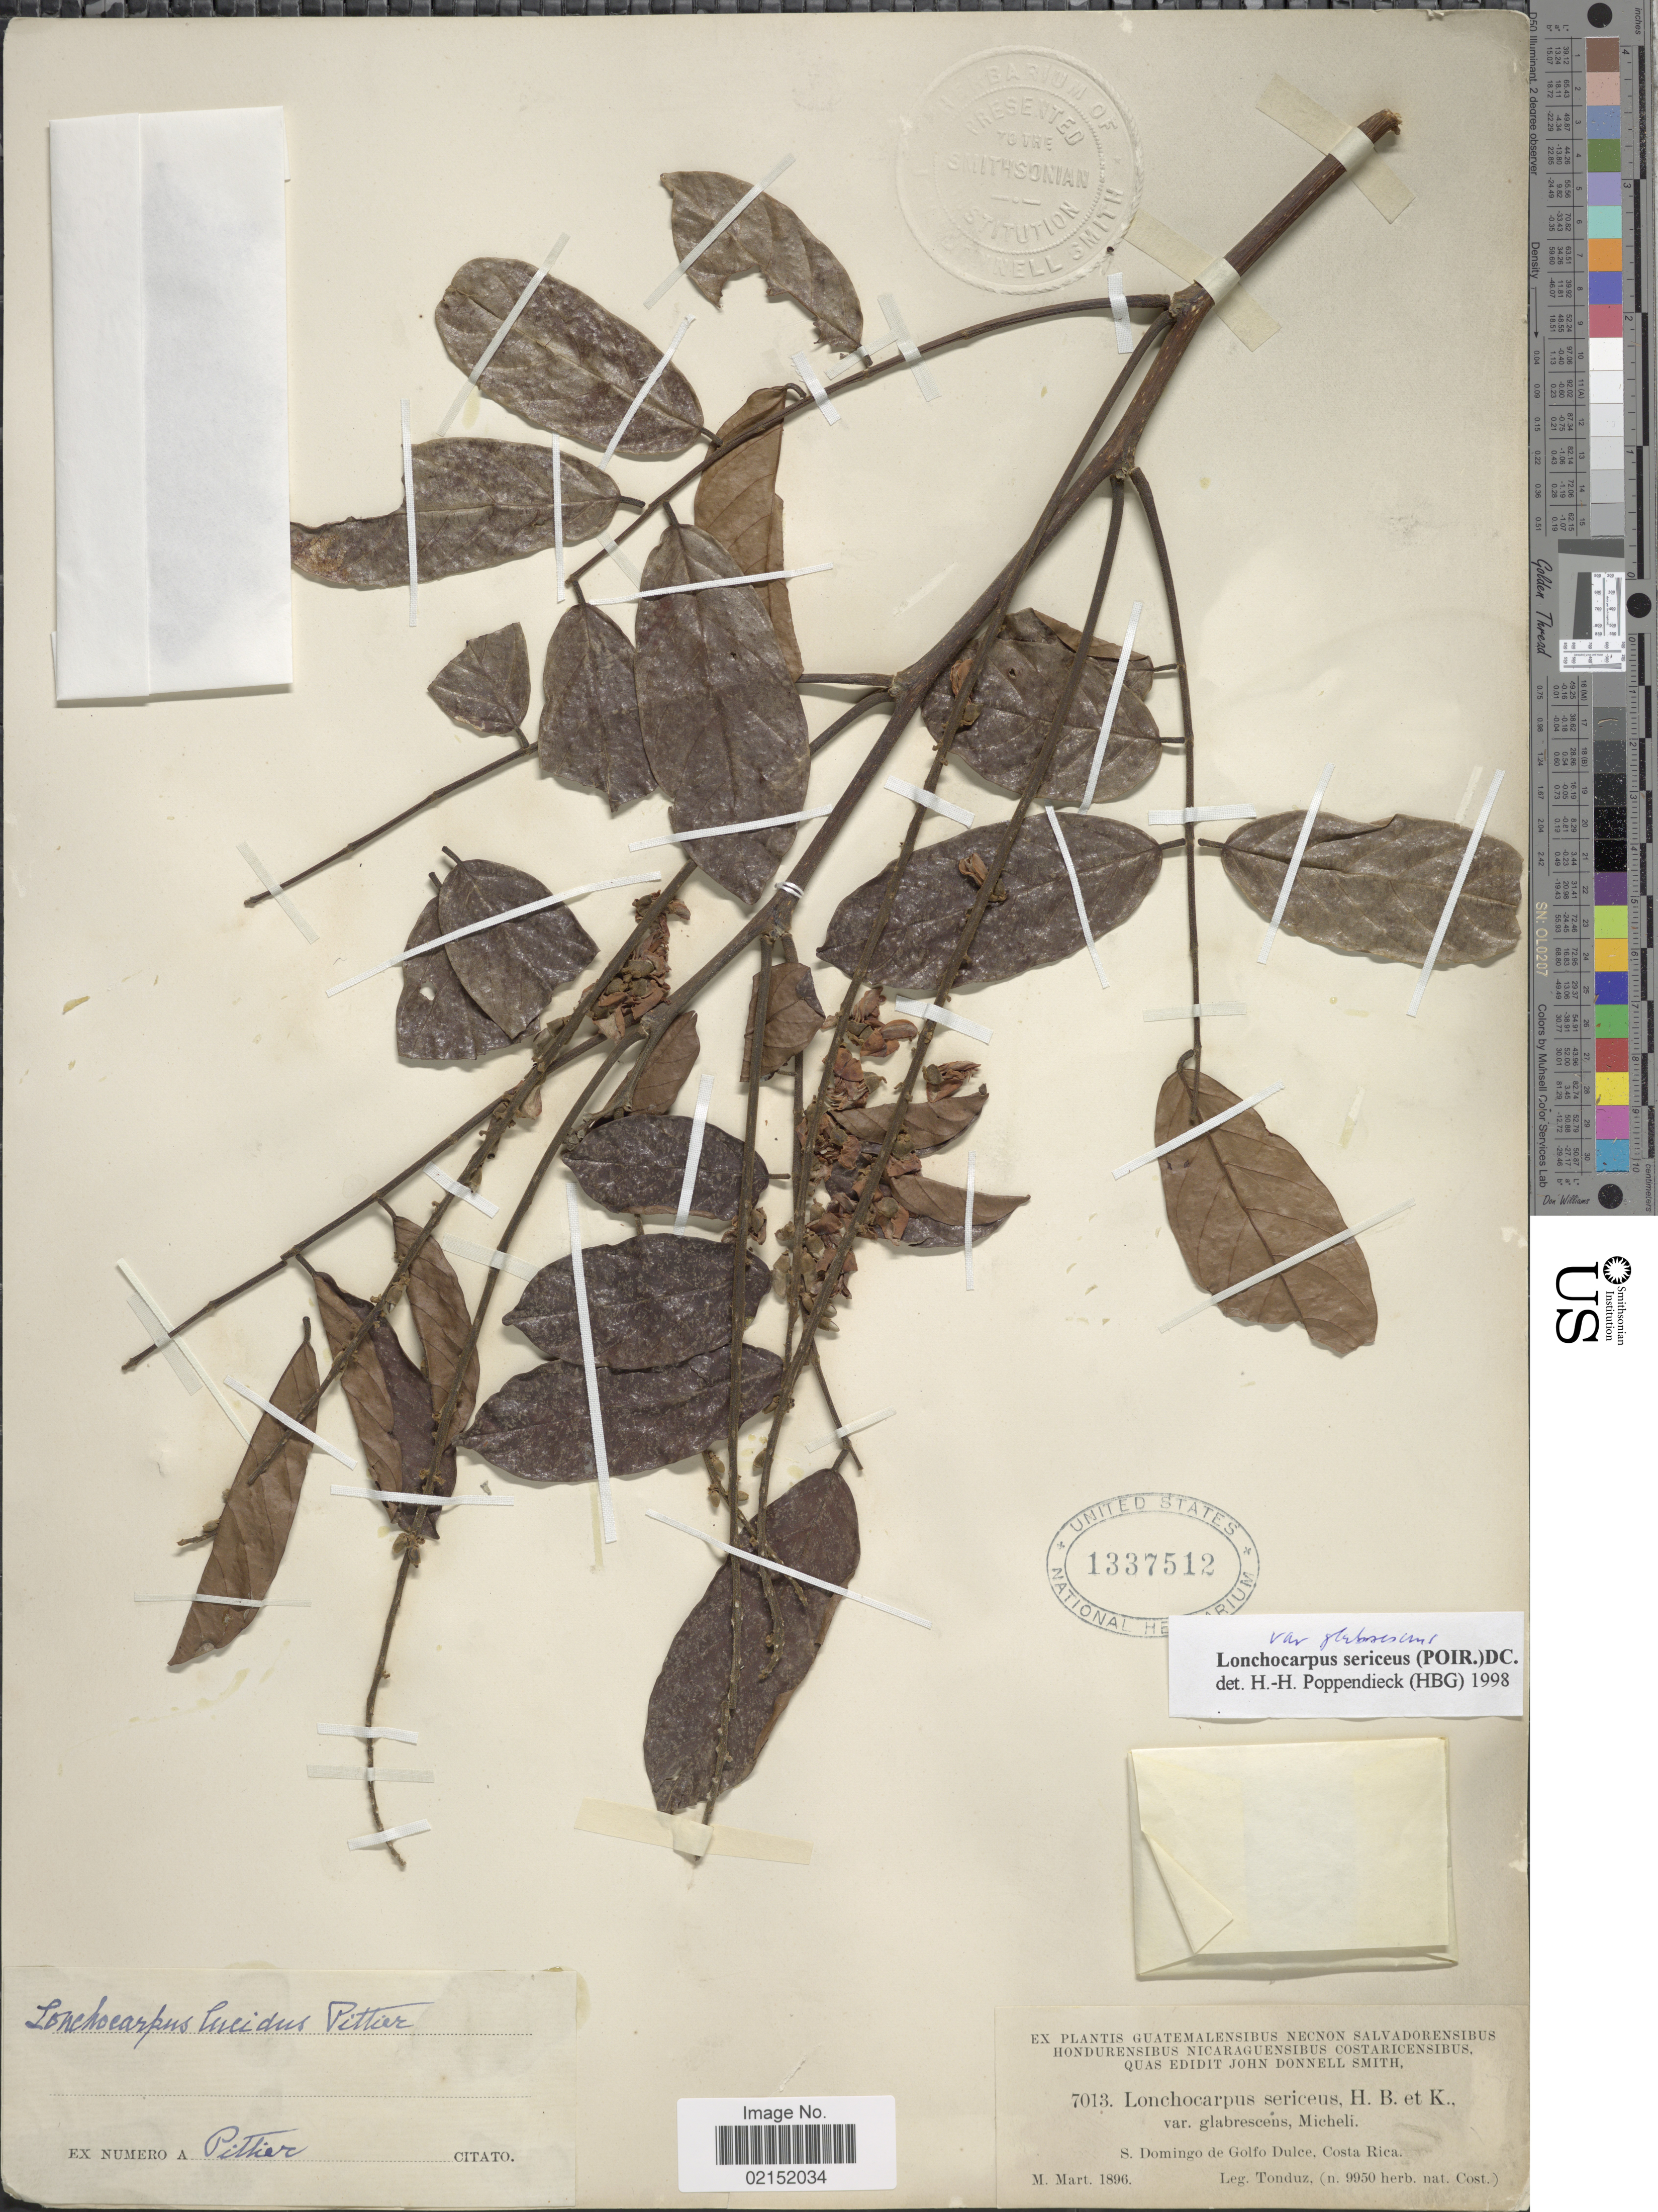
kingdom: Plantae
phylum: Tracheophyta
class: Magnoliopsida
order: Fabales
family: Fabaceae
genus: Lonchocarpus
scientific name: Lonchocarpus sericeus var. glabrescens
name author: Benth.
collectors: Tonduz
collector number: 7013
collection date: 1896-03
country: Costa Rica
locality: S. Domingo de Golfo Dulce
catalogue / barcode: US 1337512